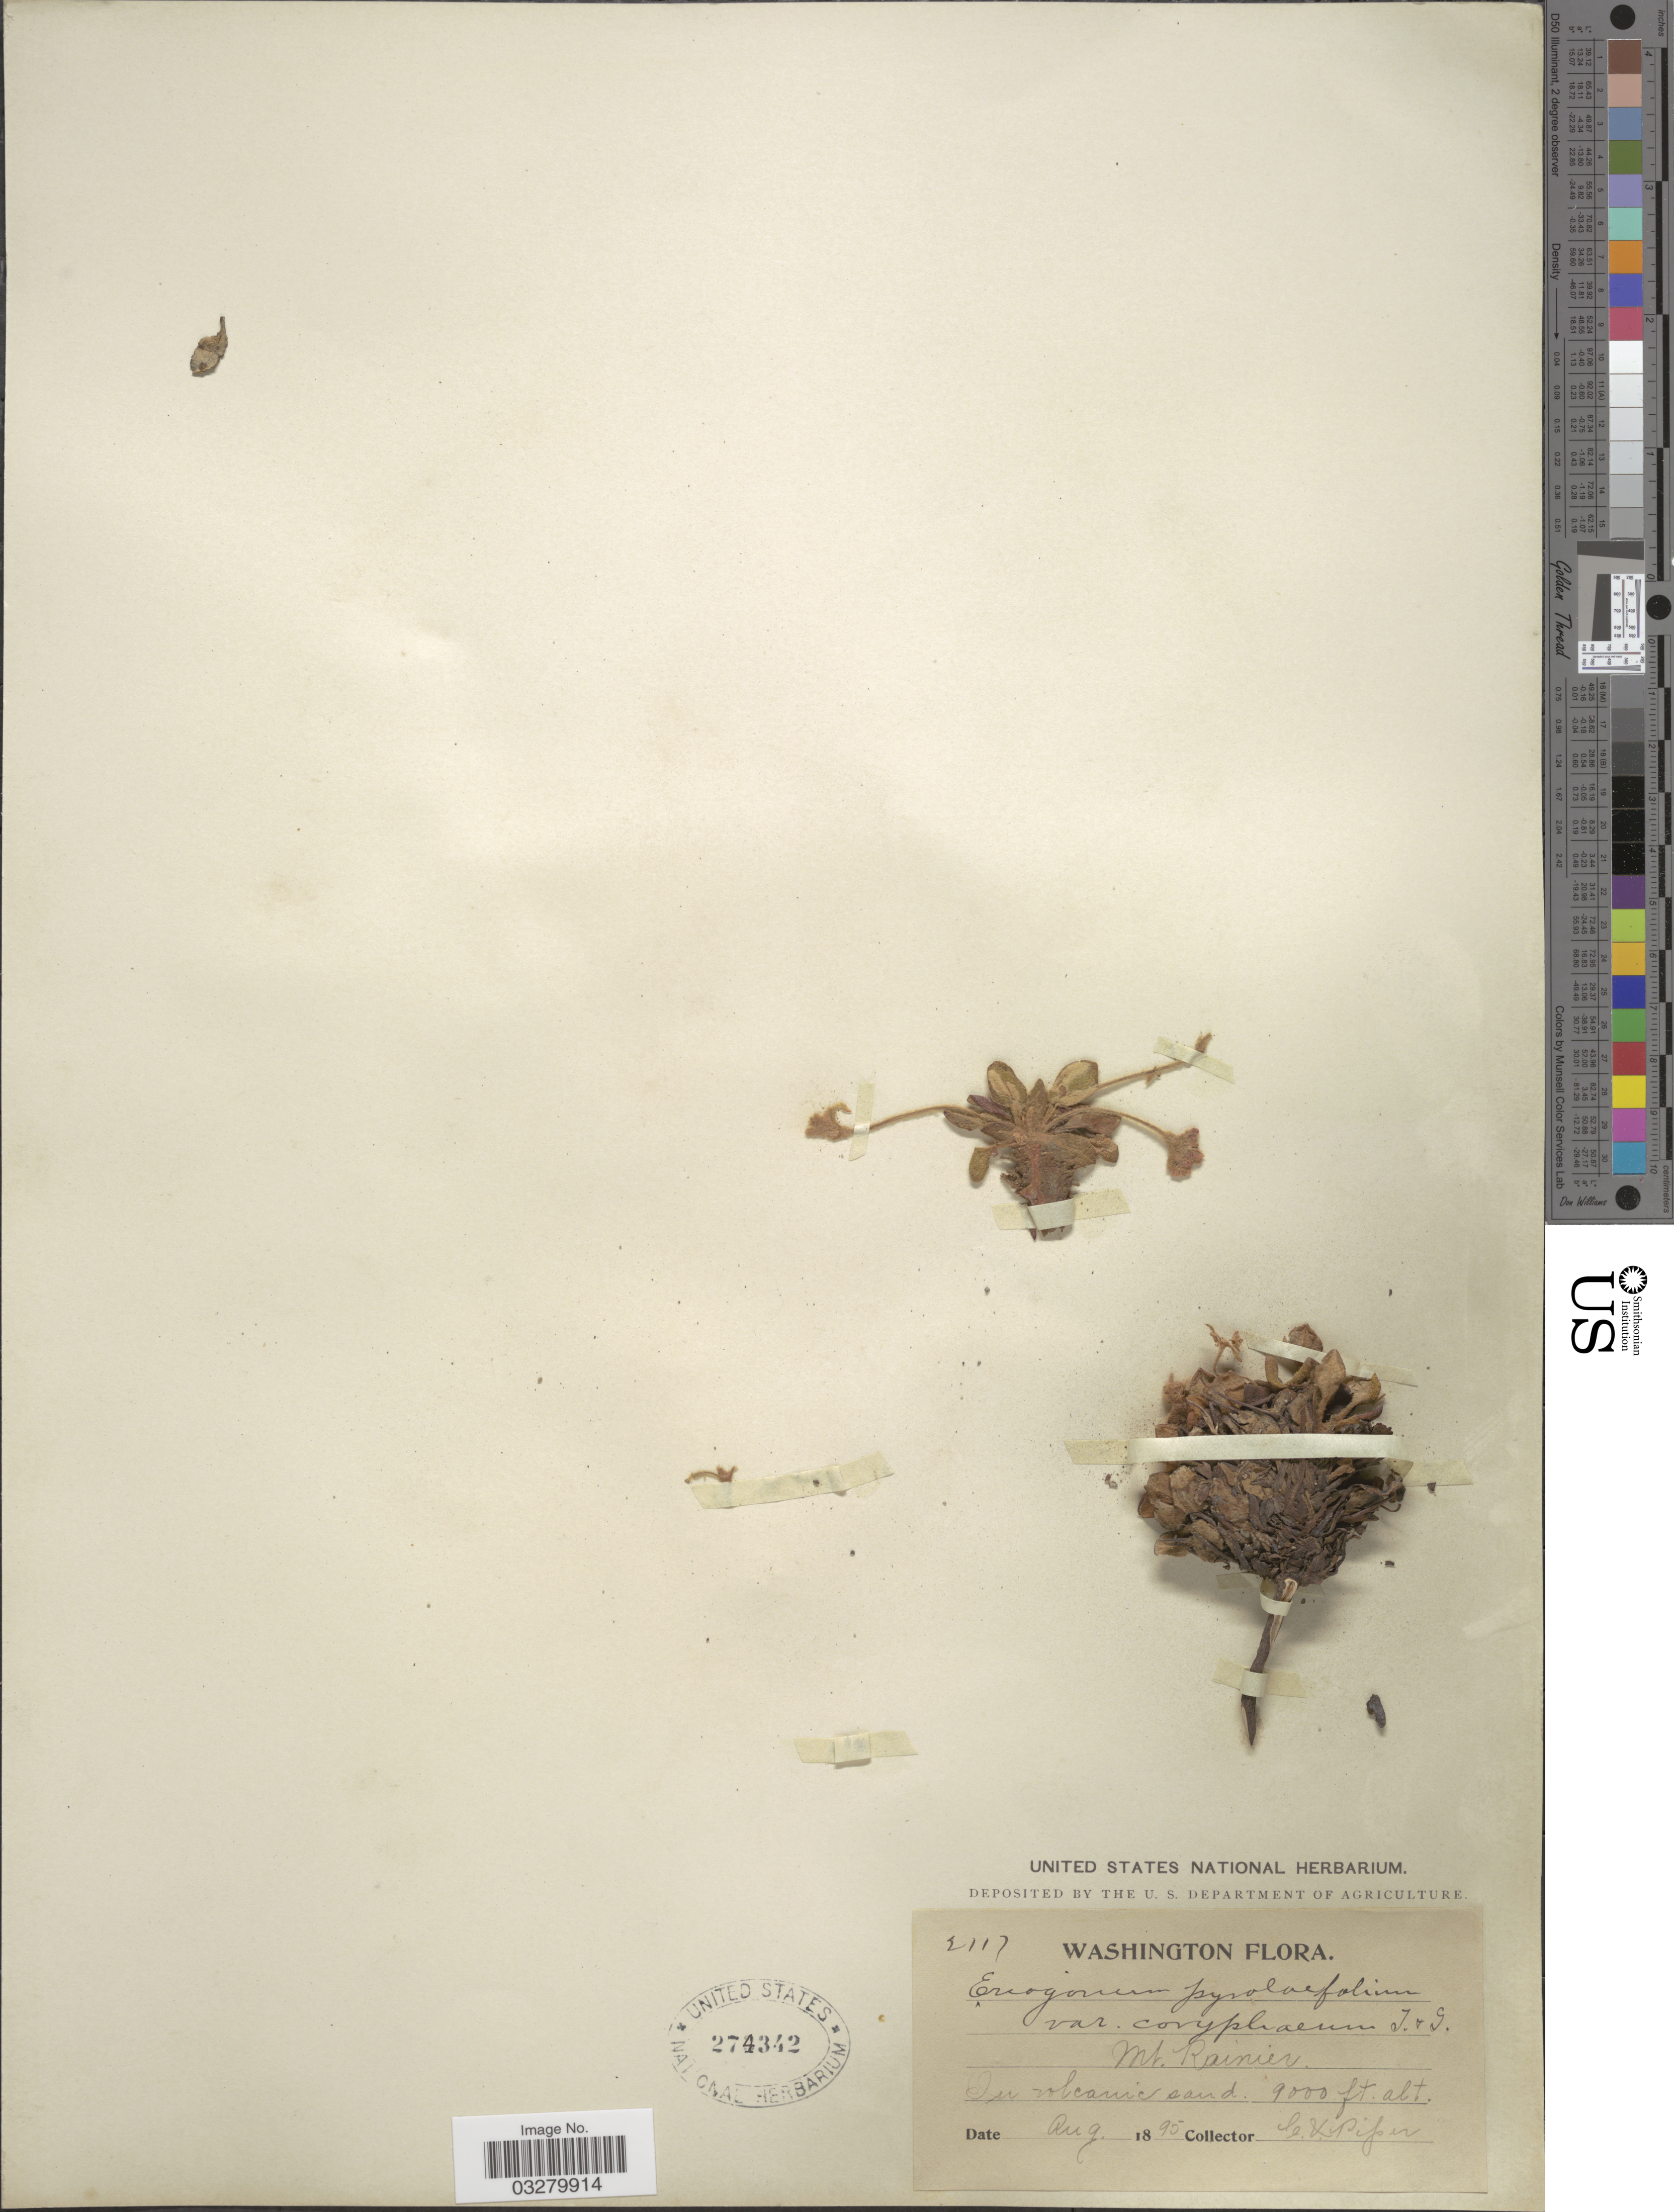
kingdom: Plantae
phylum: Tracheophyta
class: Magnoliopsida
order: Caryophyllales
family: Polygonaceae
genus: Eriogonum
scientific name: Eriogonum pyrolifolium var. coryphaeum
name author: Torr. & A. Gray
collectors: C. V. Piper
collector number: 2117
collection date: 1895-08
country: United States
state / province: Washington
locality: Mt. Rainier, In volcanic sand.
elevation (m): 2743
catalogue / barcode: US 274342